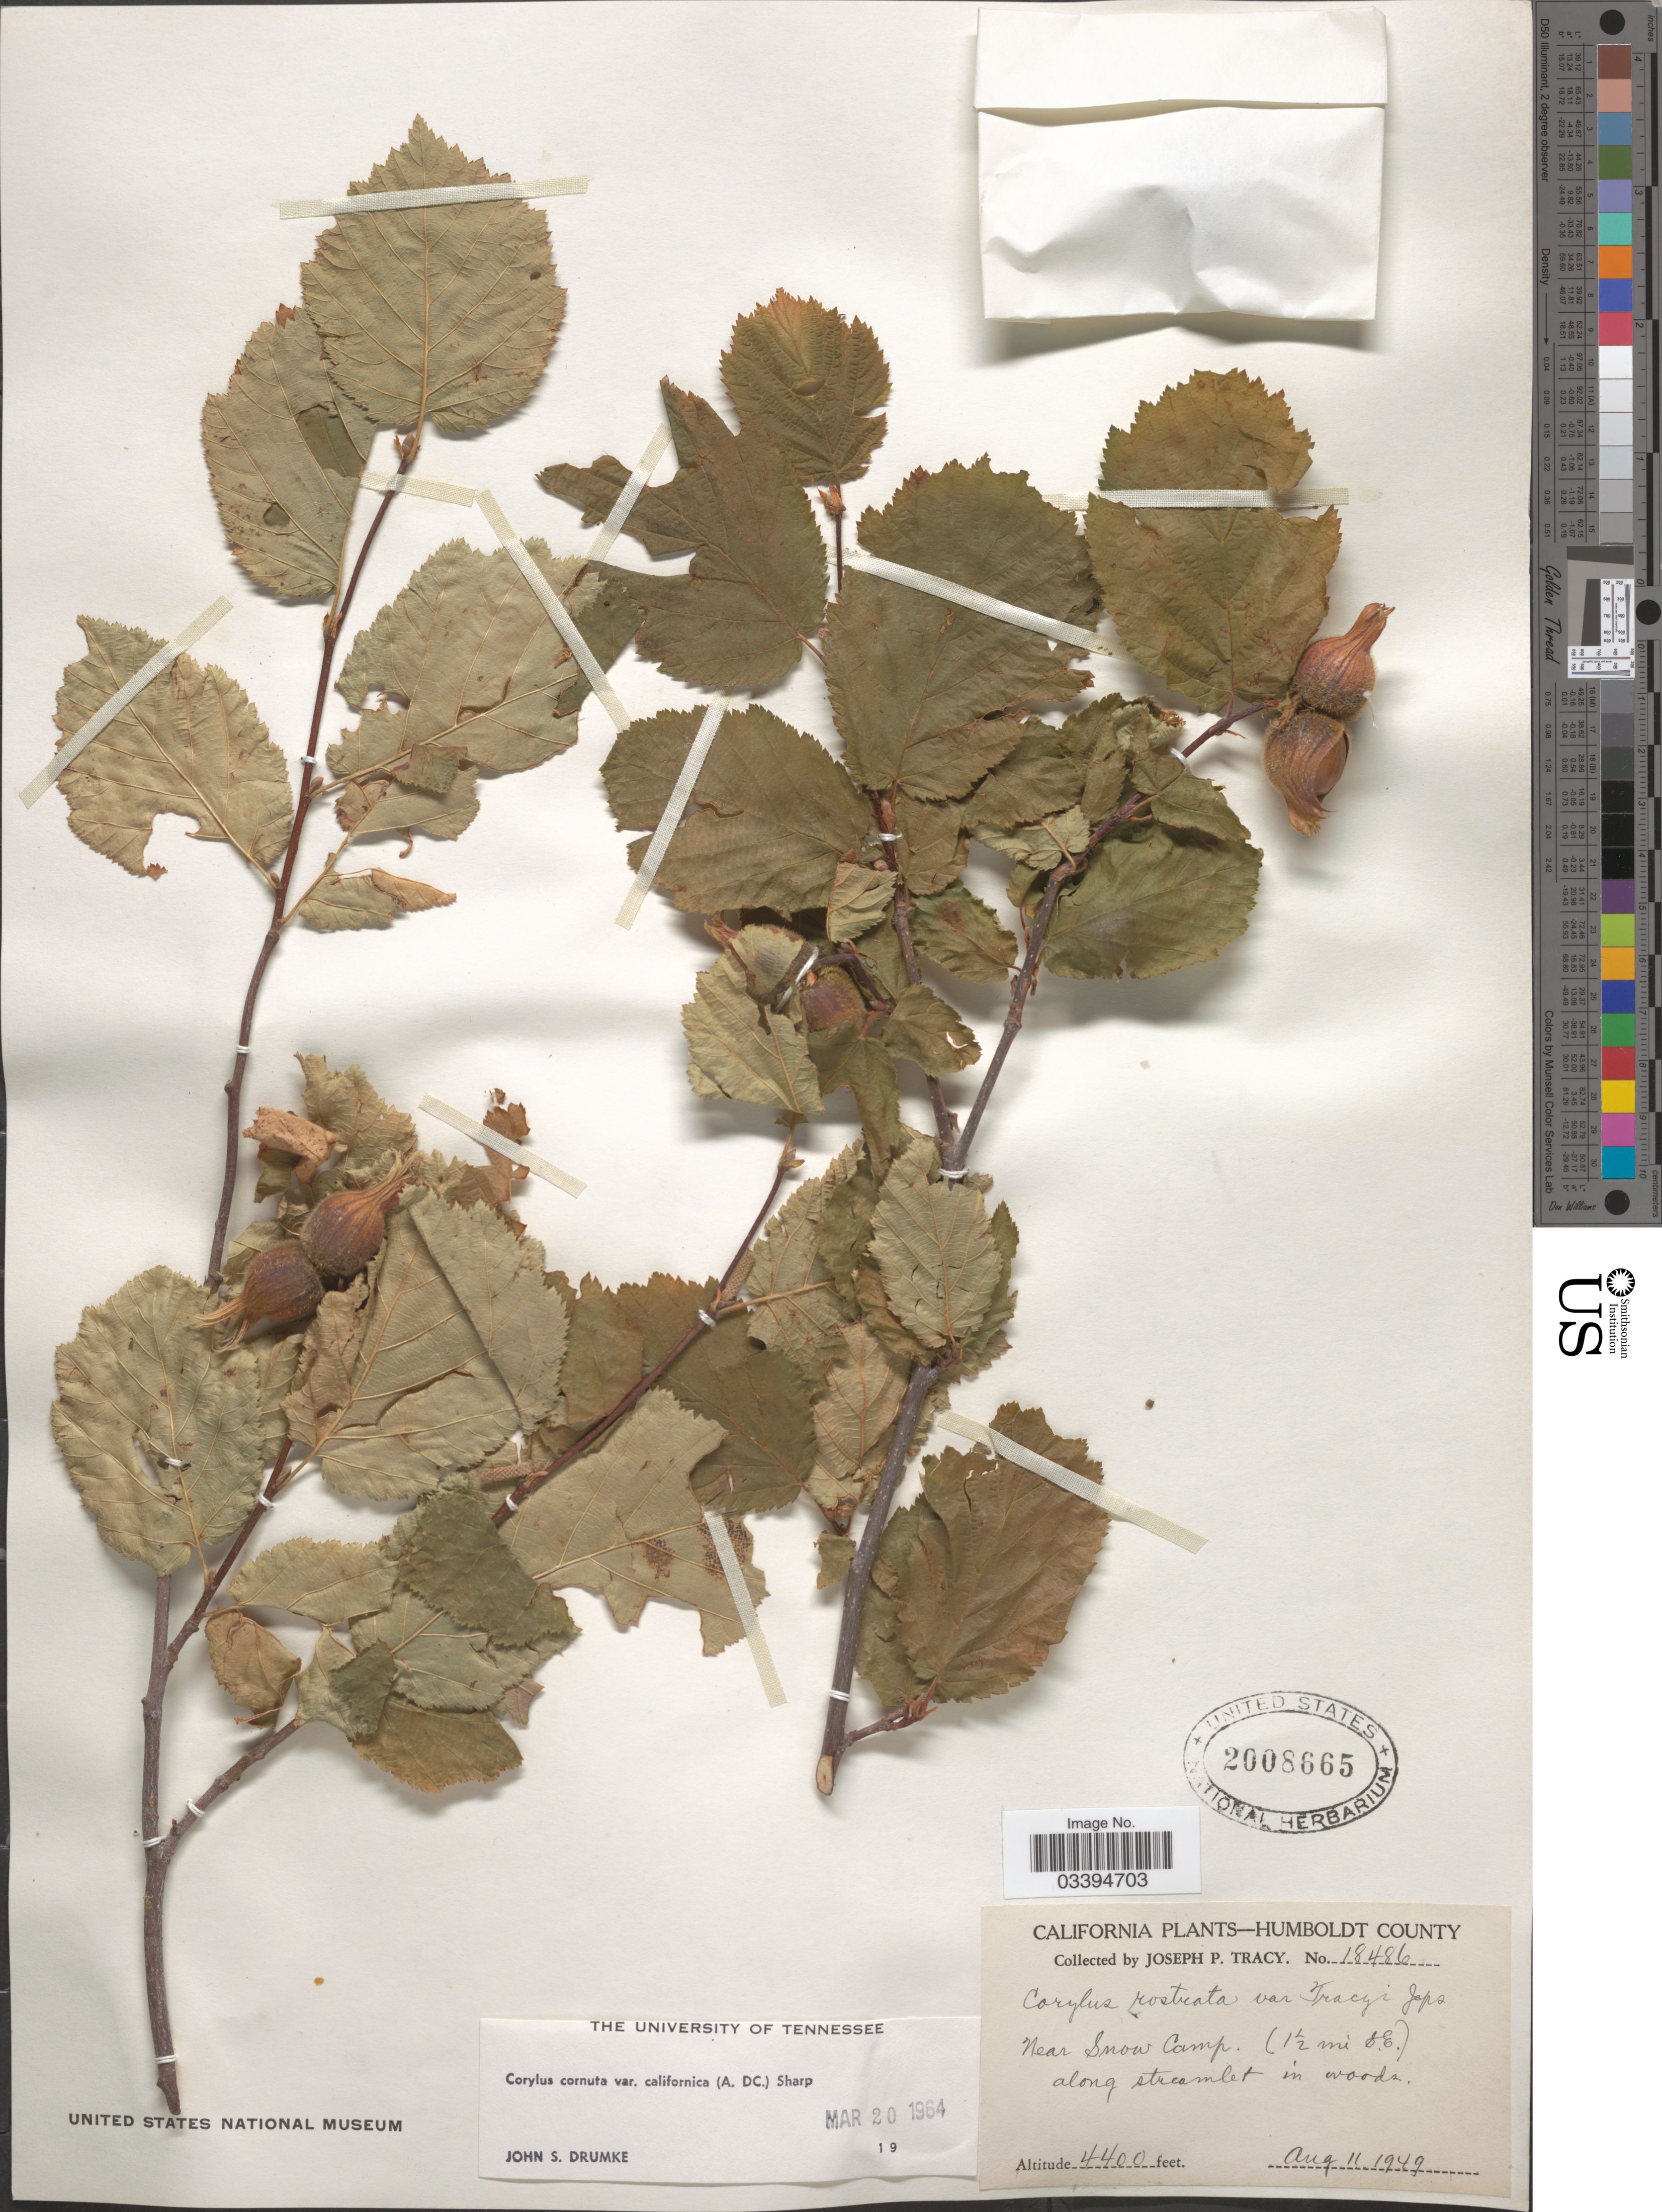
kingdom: Plantae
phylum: Tracheophyta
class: Magnoliopsida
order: Fagales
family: Betulaceae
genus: Corylus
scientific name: Corylus cornuta var. californica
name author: Marshall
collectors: J. Tracy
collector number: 18486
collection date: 1949-08-11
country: United States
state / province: California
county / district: Humboldt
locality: Humboldt County. Near Snow Camp. (1½ mi S.E.).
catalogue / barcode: US 2008665